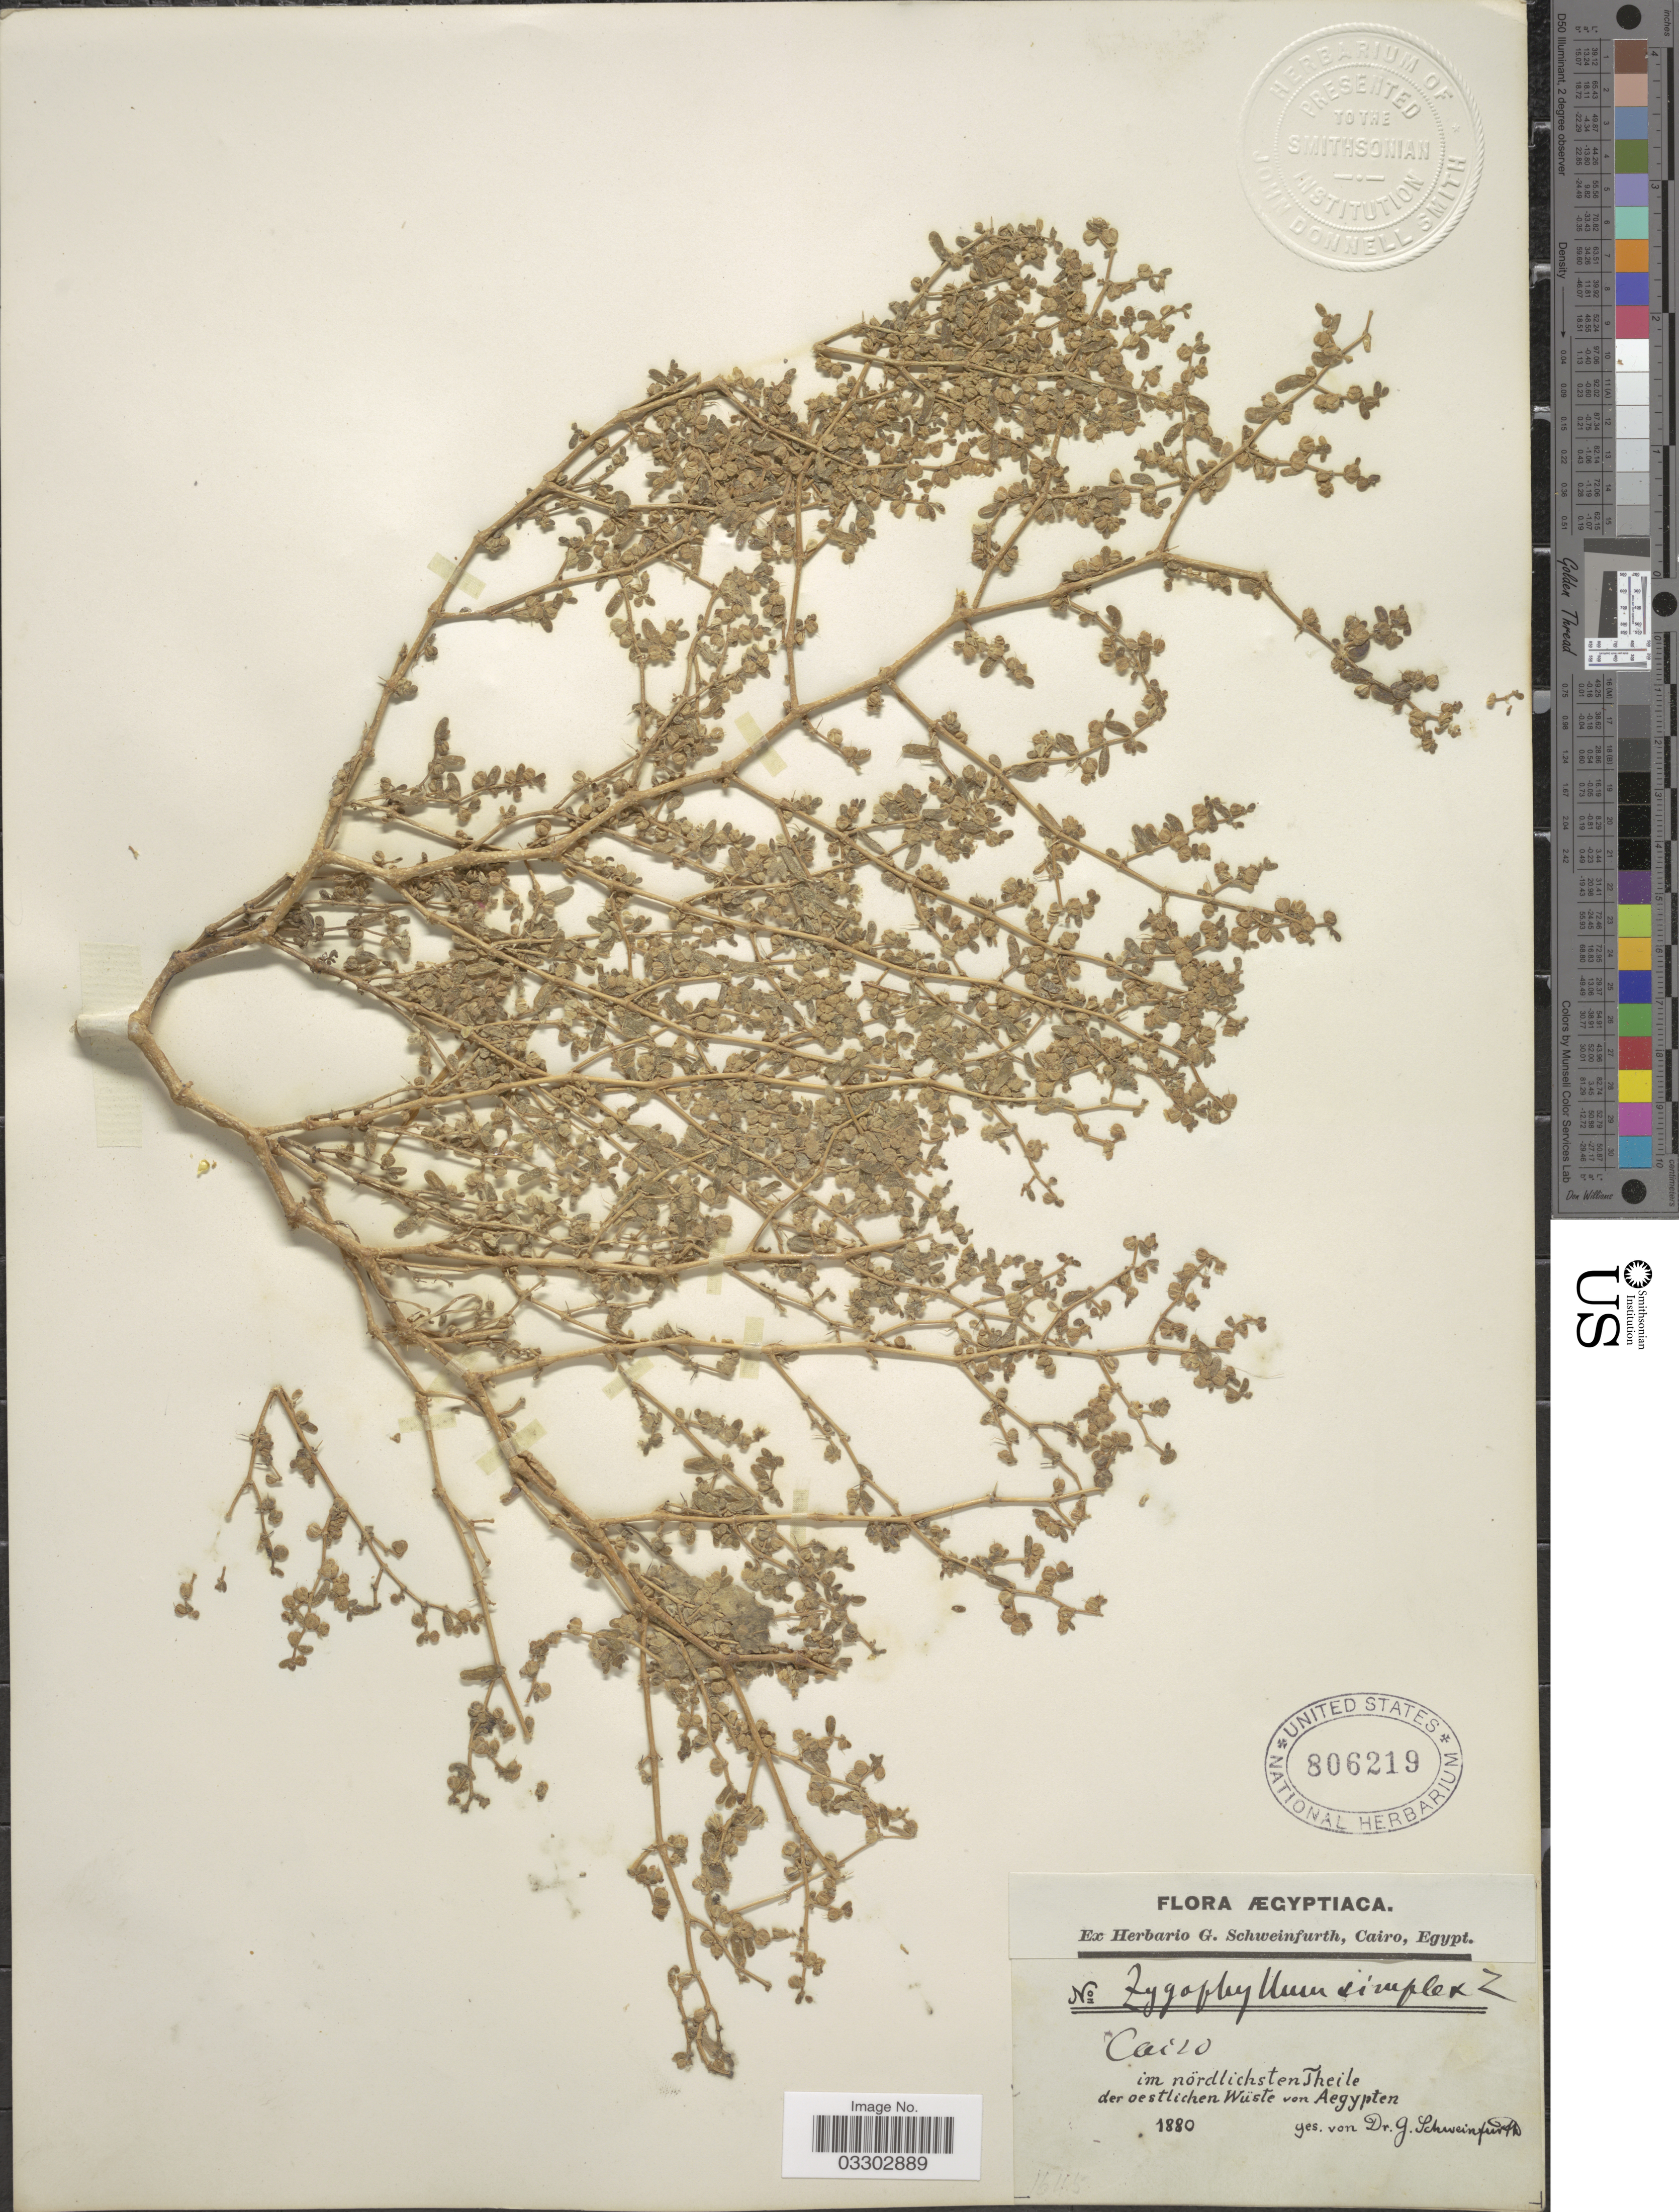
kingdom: Plantae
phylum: Tracheophyta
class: Magnoliopsida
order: Zygophyllales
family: Zygophyllaceae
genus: Zygophyllum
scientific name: Zygophyllum simplex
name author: L.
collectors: G. A. Schweinfurth (herbarium)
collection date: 1880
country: Egypt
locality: Cairo. Im nördlichsten Theile der oestlichen Wüste von Aegypten.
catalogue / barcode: US 806219